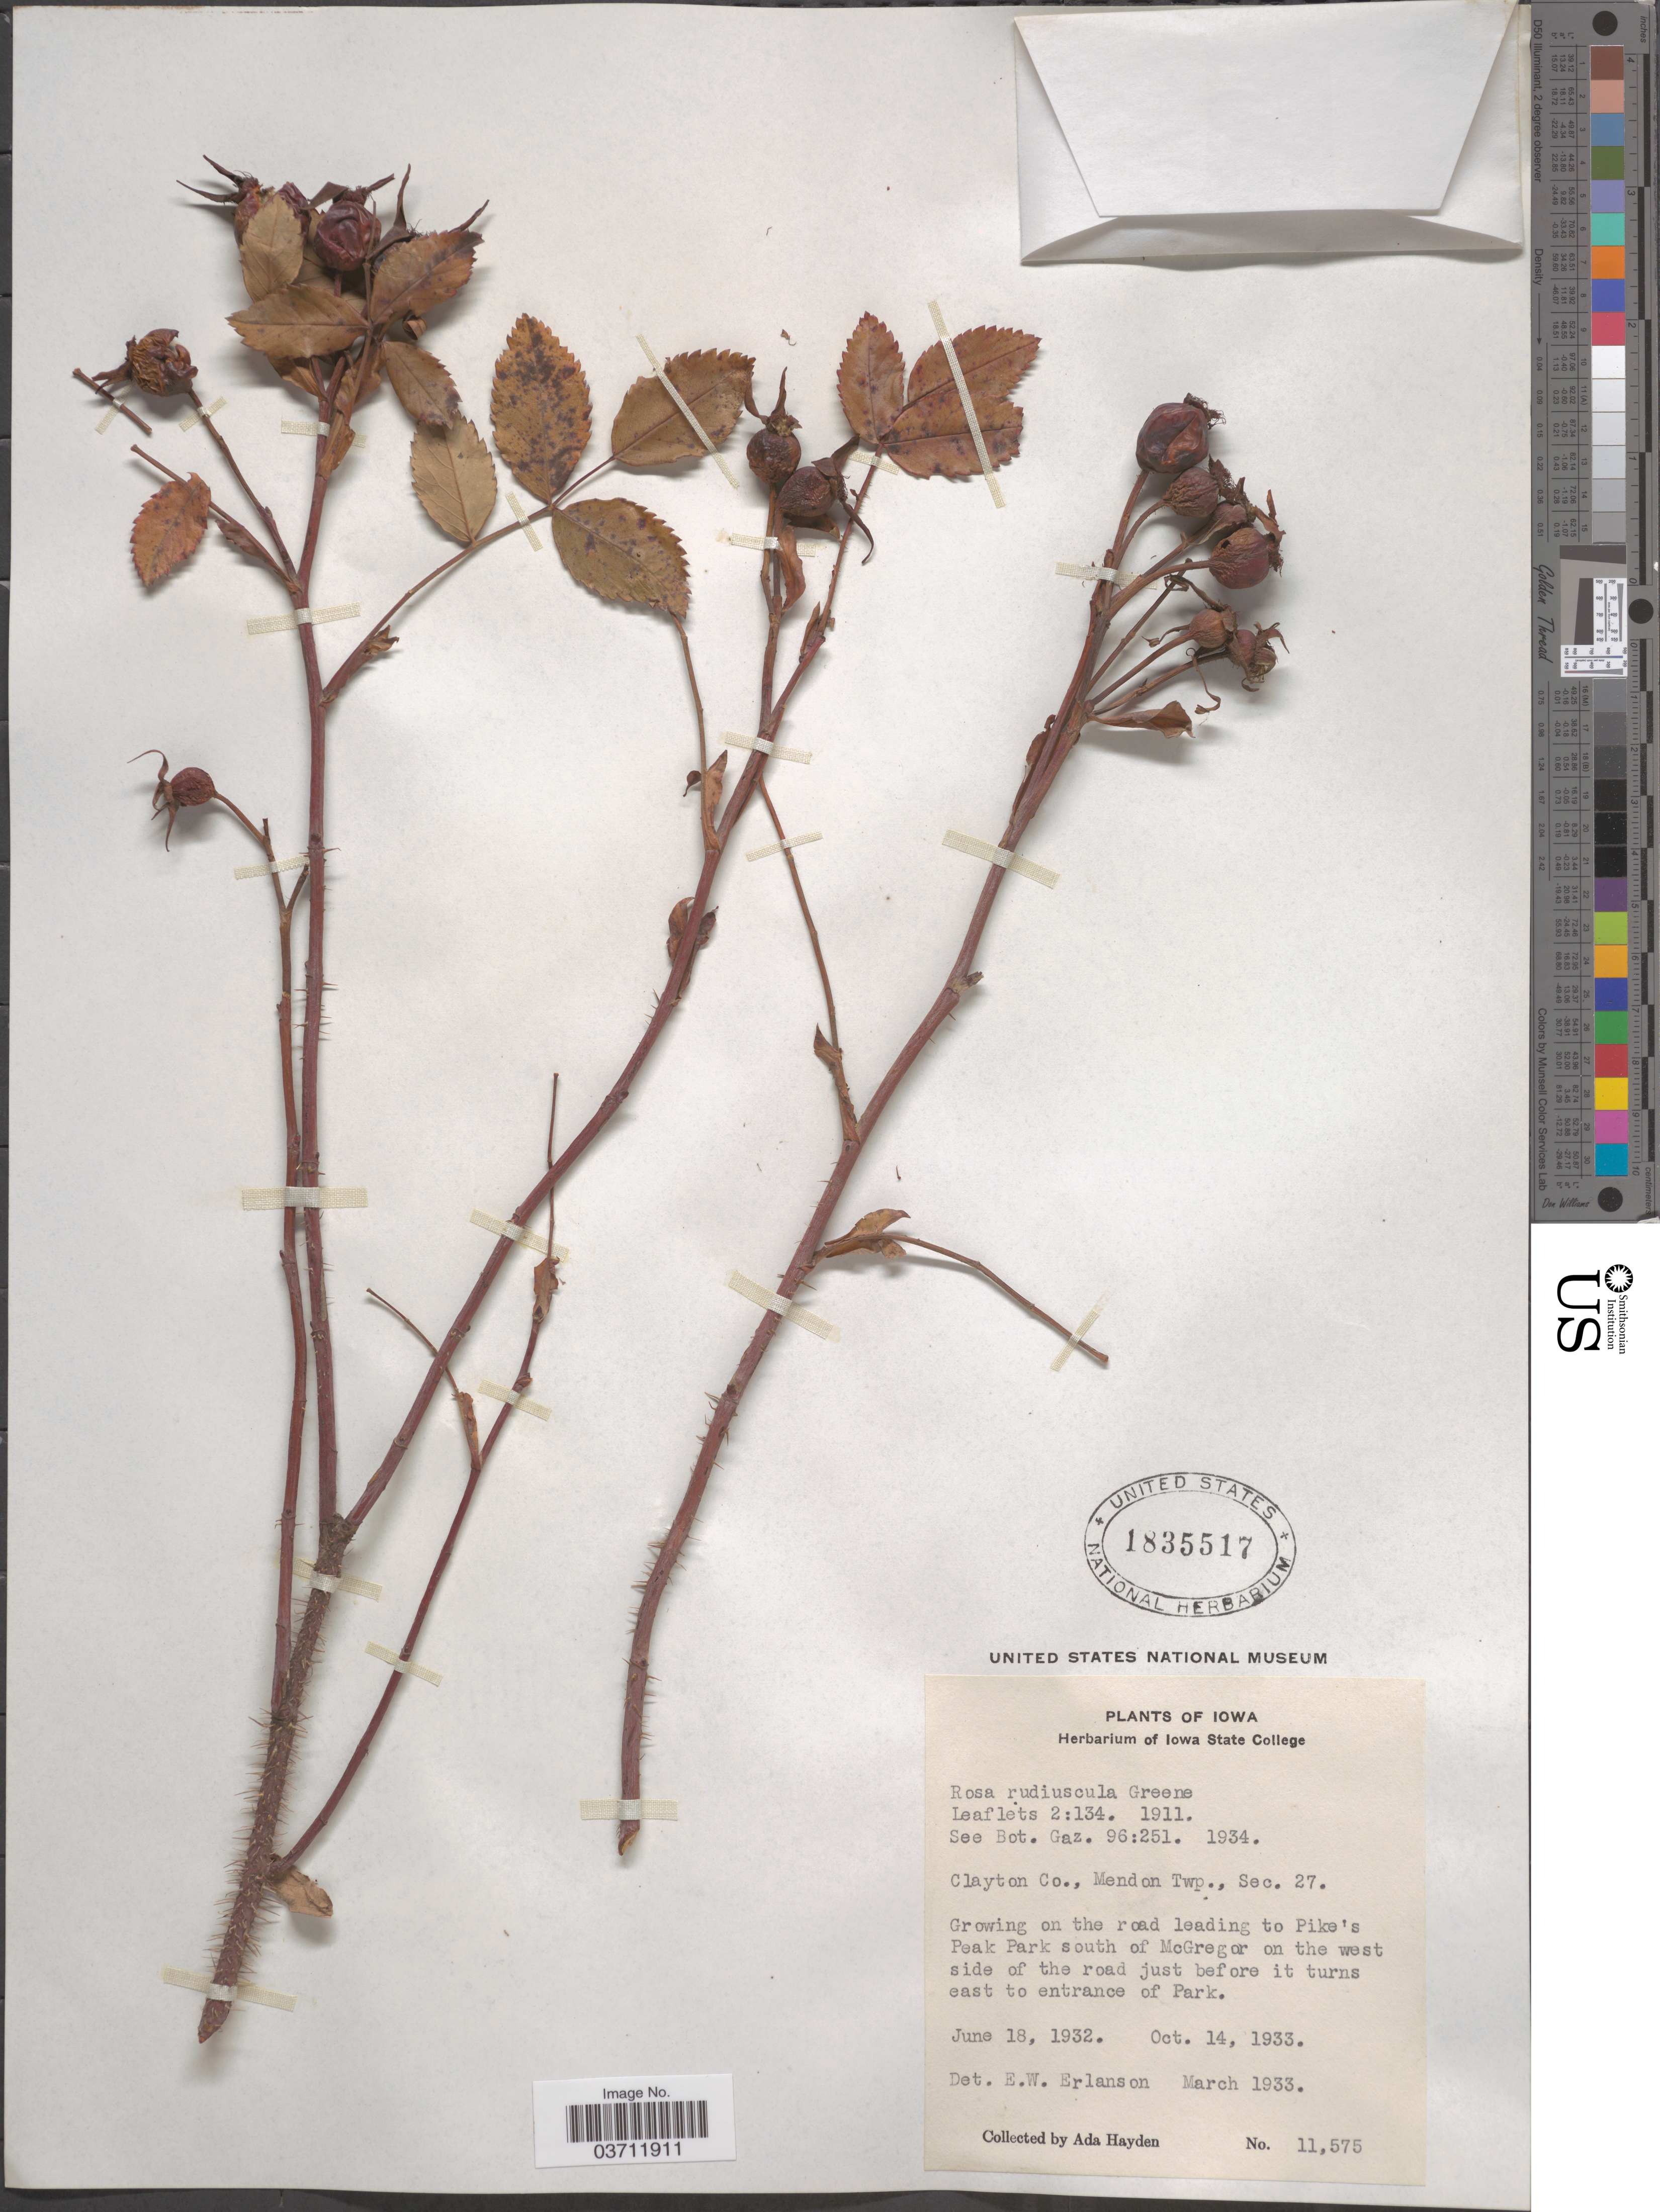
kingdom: Plantae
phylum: Tracheophyta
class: Magnoliopsida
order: Rosales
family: Rosaceae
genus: Rosa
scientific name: Rosa rudiuscula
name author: Greene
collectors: Ada Hayden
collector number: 11575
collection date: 1932-06-18/1933-10-14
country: United States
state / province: Iowa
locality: Clayton Co., Mendon Twp., Sec. 27. On the road leading to Pike's Peak Park south of McGregor on the west side of the road just before it turns east to entrance of Park.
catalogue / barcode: US 1835517